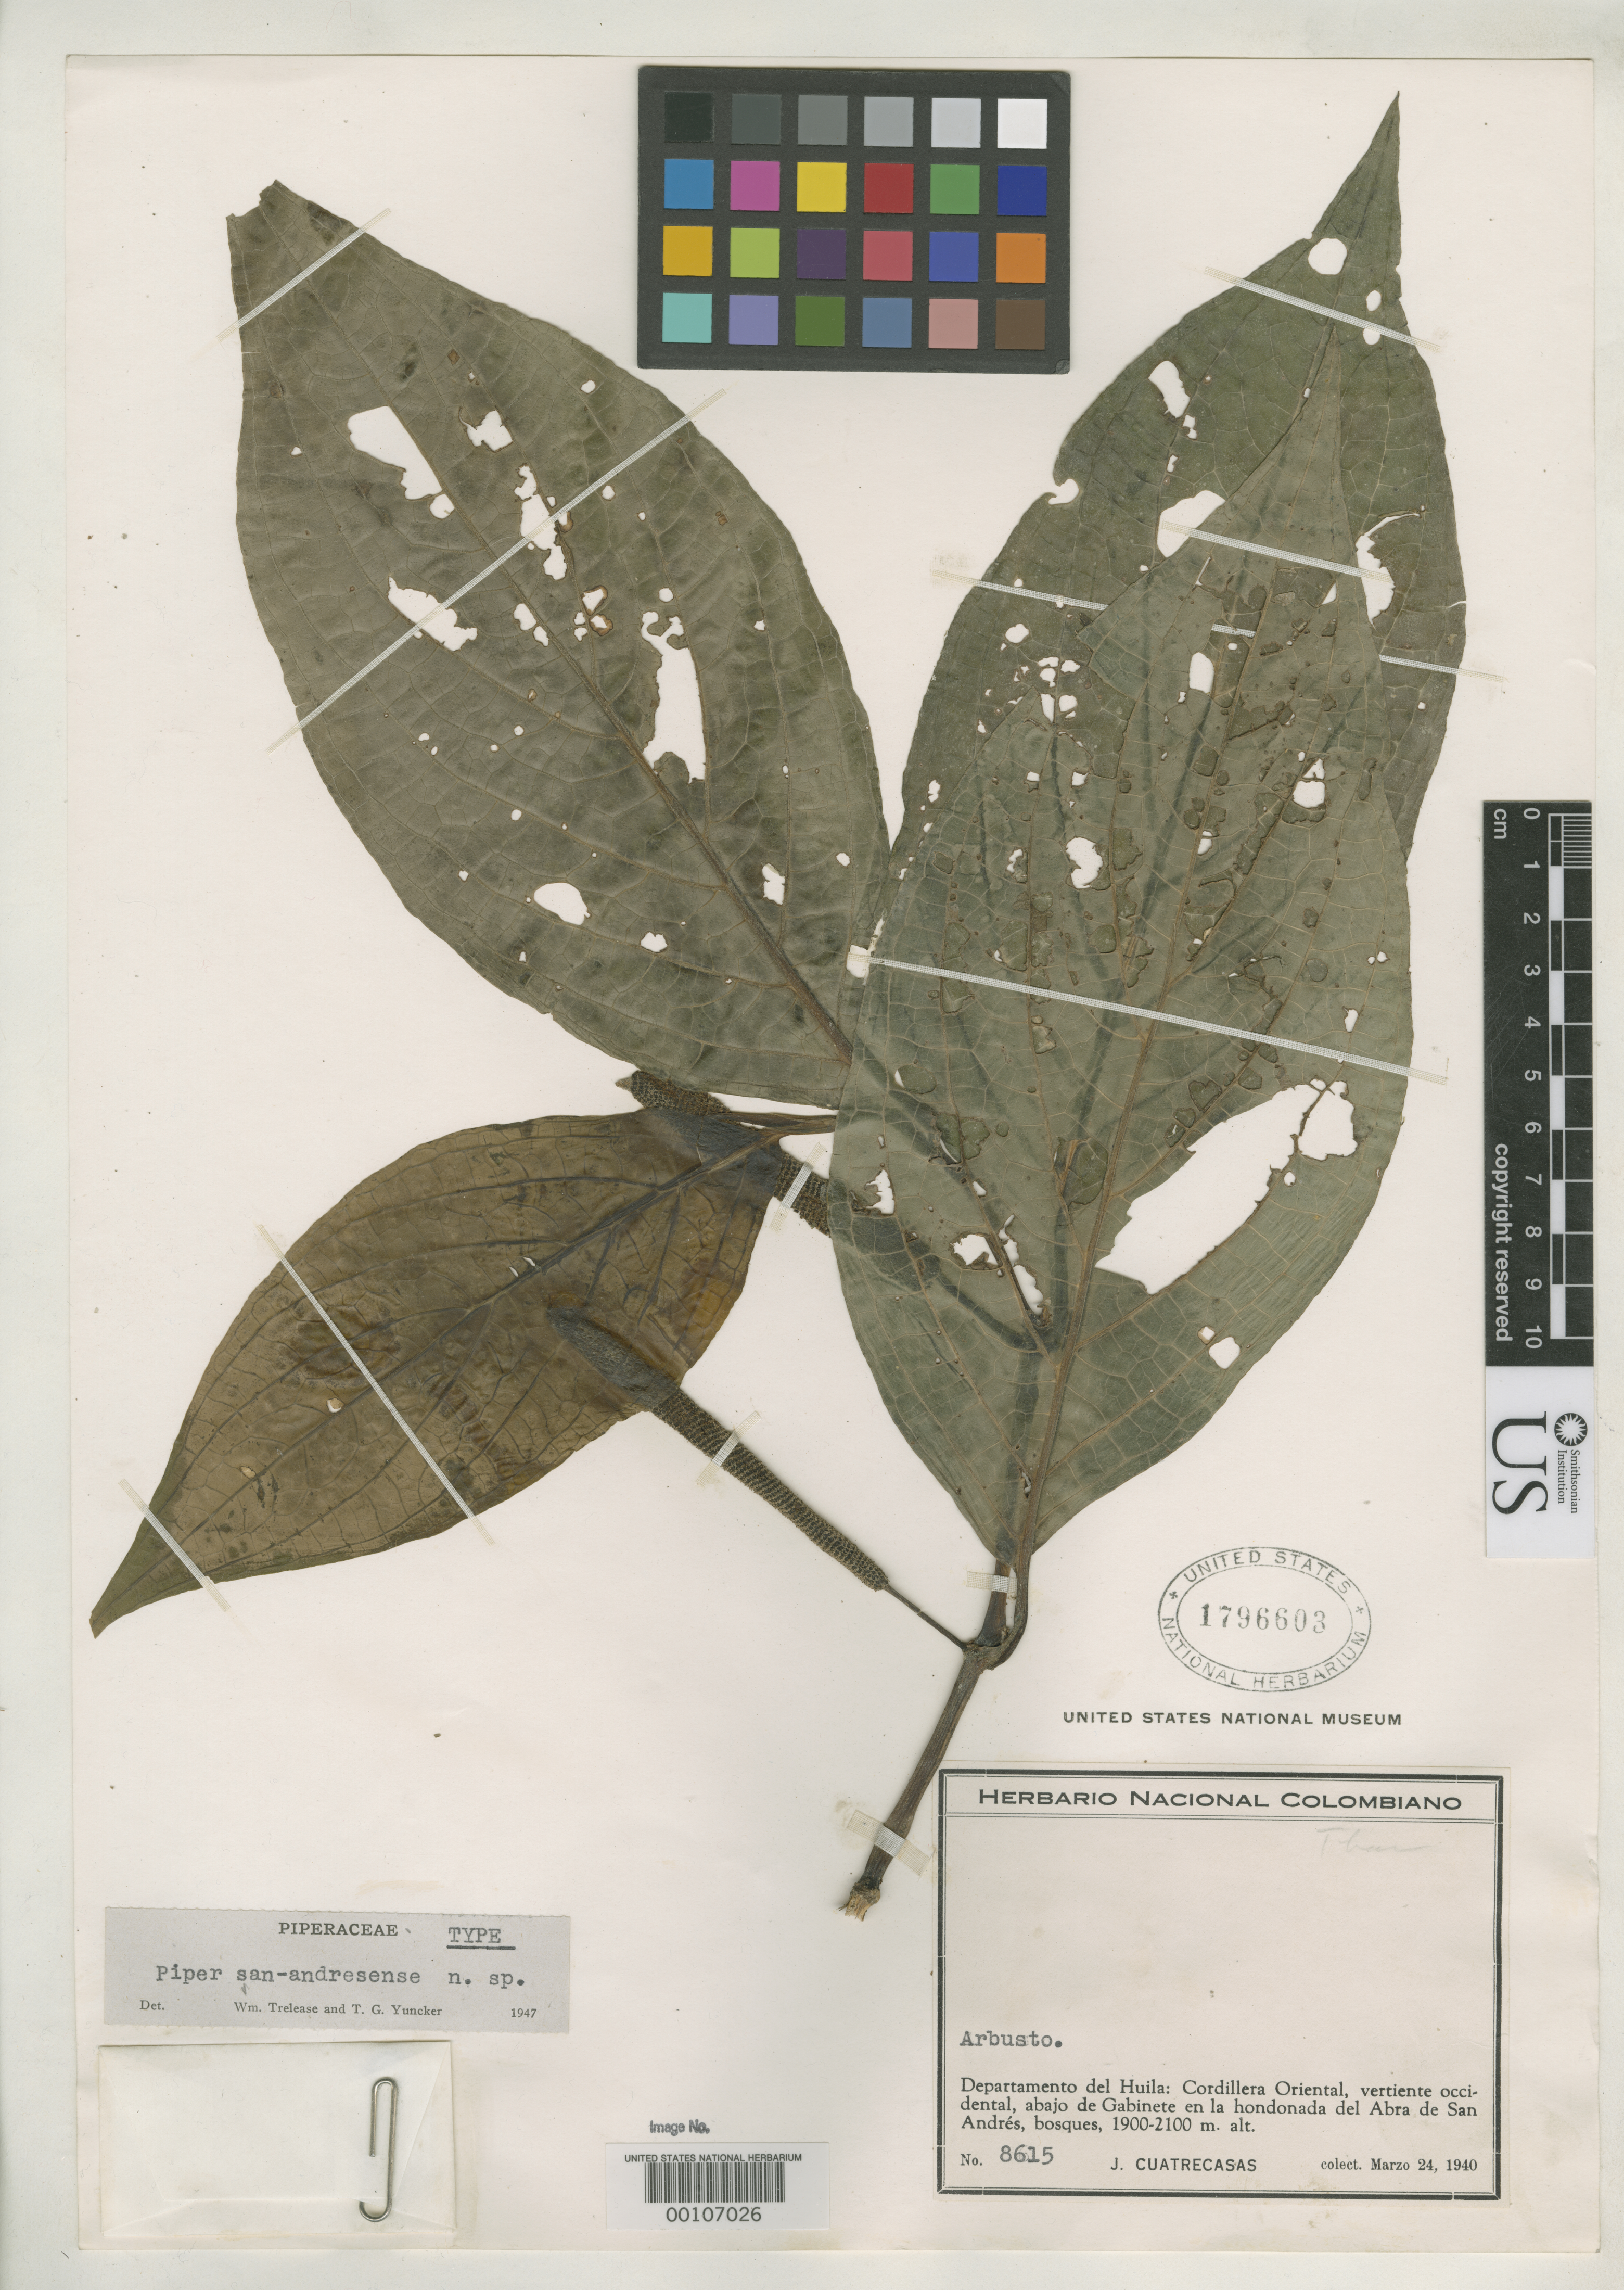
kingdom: Plantae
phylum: Tracheophyta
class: Magnoliopsida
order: Piperales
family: Piperaceae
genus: Piper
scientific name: Piper san-andresense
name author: Trel. & Yunck.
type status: Holotype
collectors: J. Cuatrecasas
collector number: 8615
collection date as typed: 24 Mar 1940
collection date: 1940-03-24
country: Colombia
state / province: Huila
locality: Below Gabinete.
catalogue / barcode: US 1796603